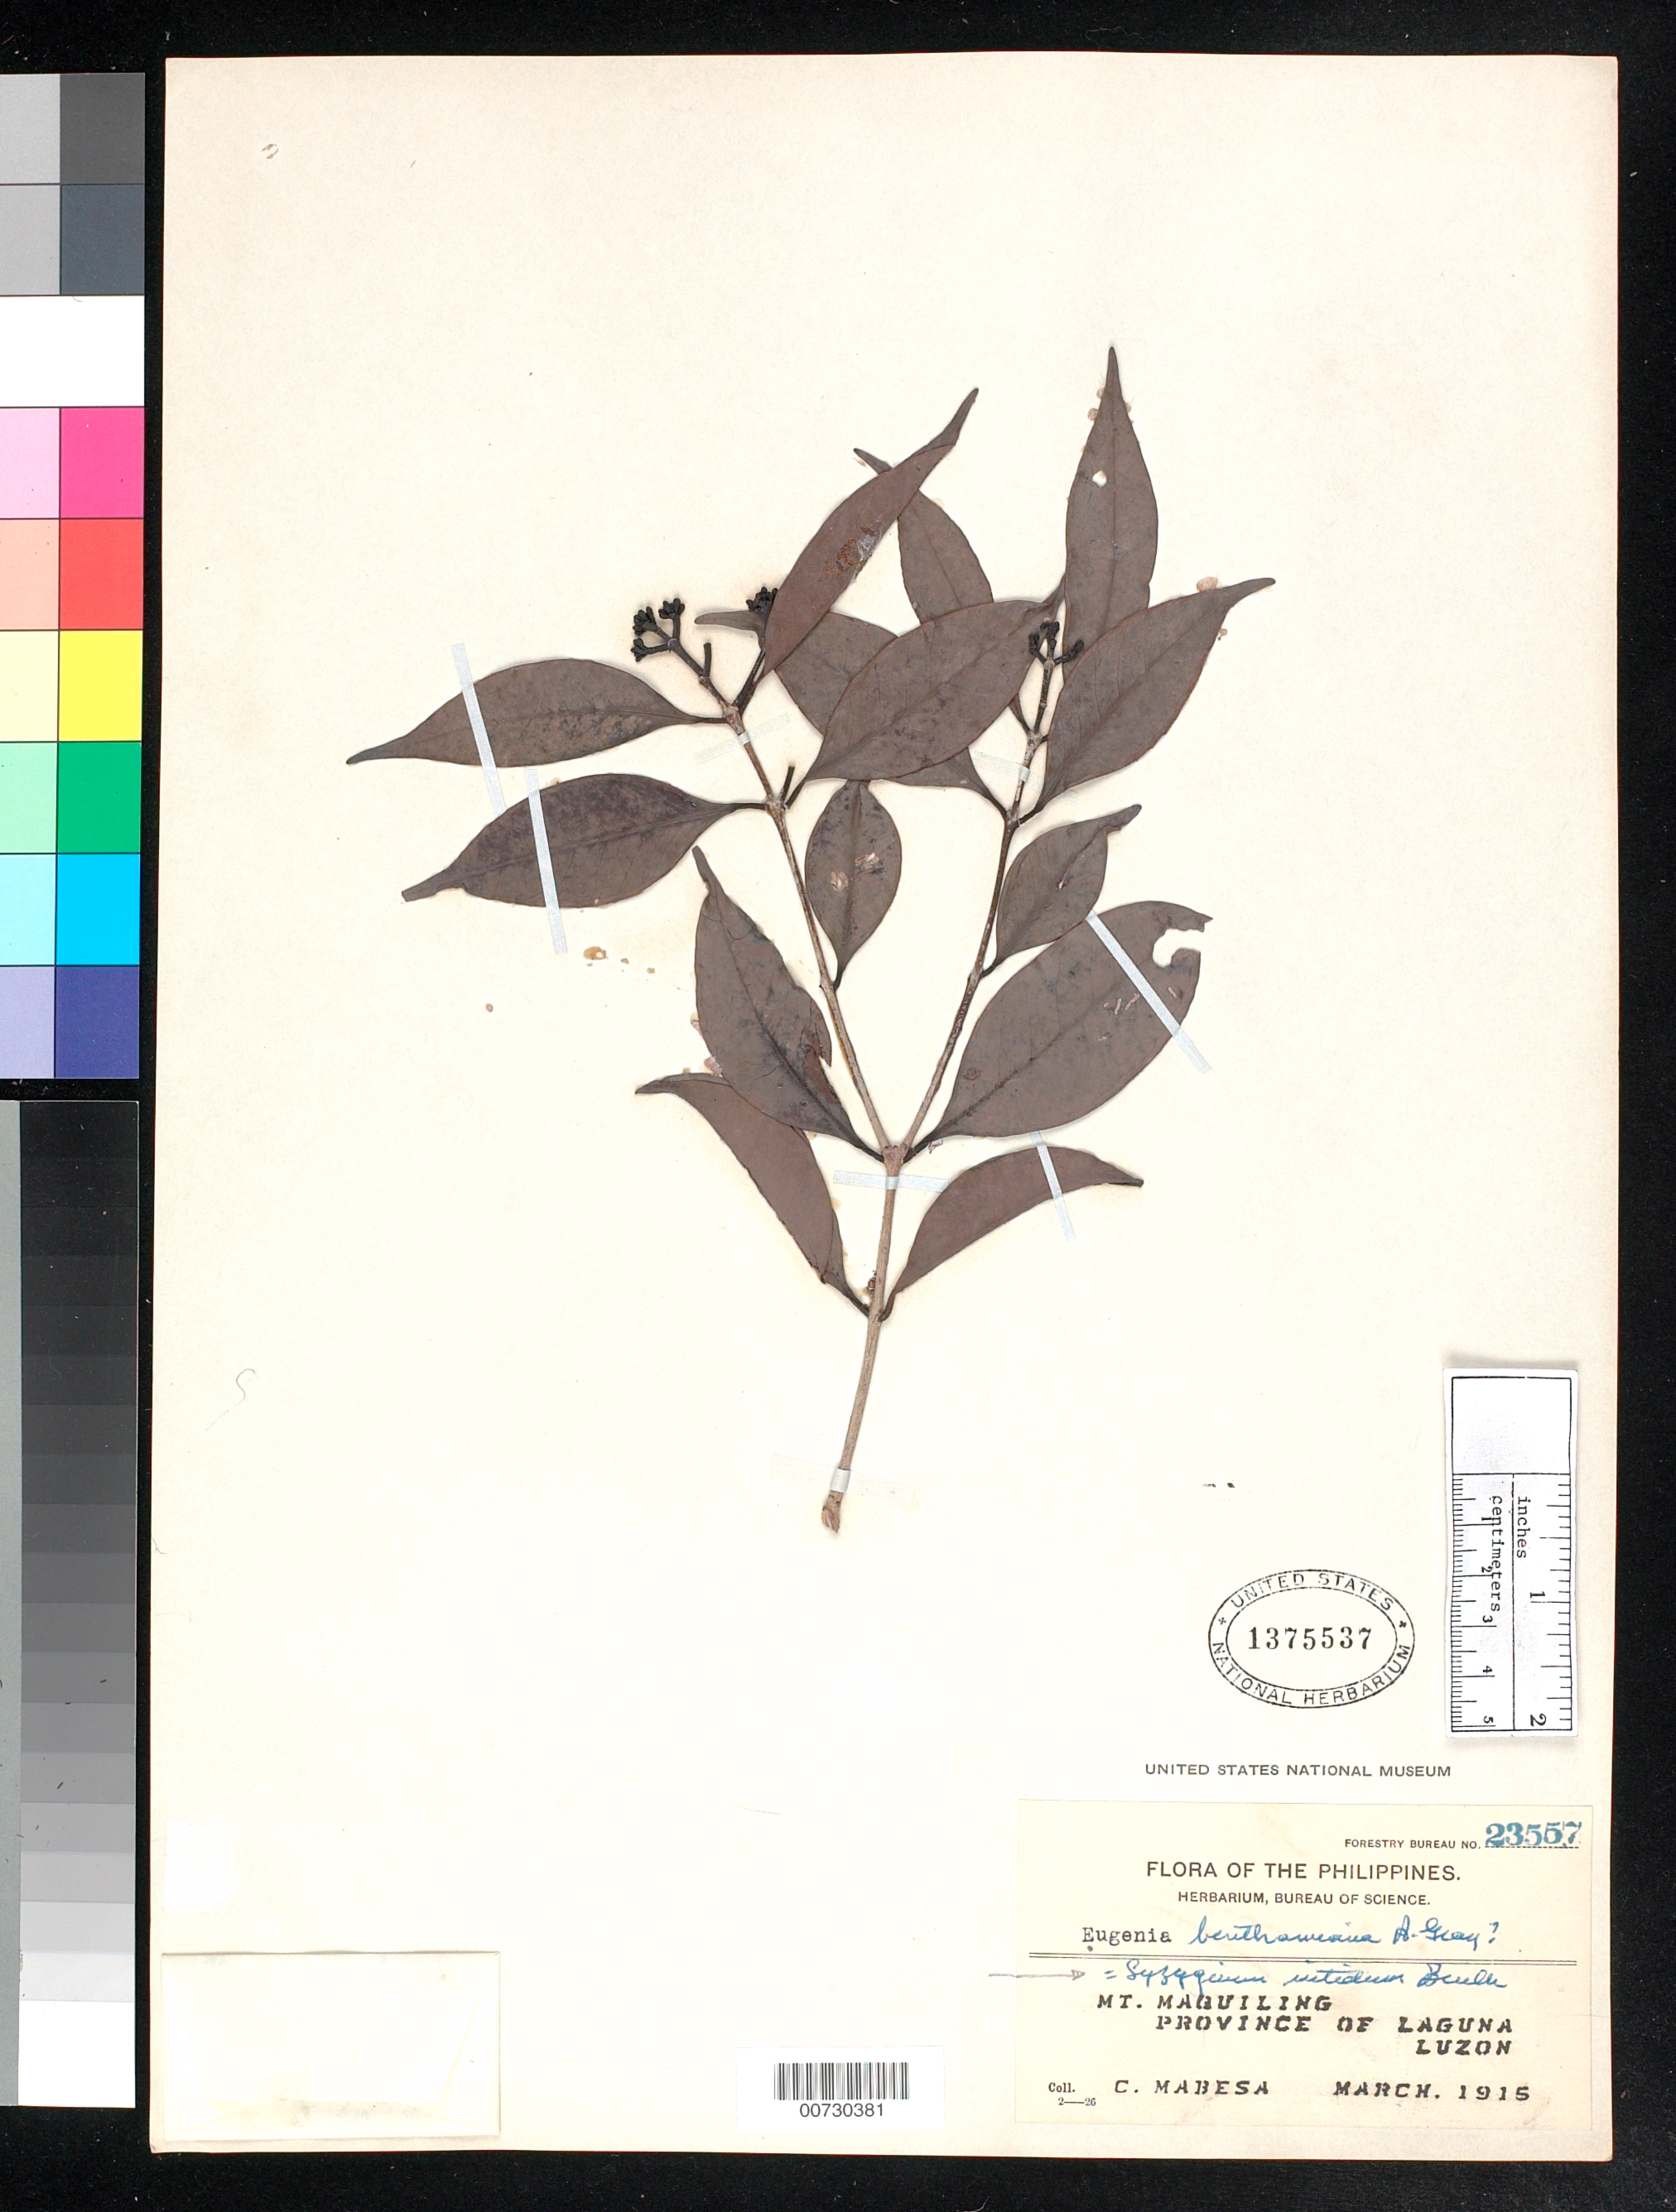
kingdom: Plantae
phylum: Tracheophyta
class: Magnoliopsida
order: Myrtales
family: Myrtaceae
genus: Syzygium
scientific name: Syzygium nitidum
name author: Benth.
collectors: C. Mabesa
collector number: For. Bur. 23557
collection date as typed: Mar 1915 to -- Apr 1915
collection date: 1915-03/1915-04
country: Philippines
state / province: Calabarzon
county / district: Laguna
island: Luzon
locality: Mt. Maquiling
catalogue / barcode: US 1375537